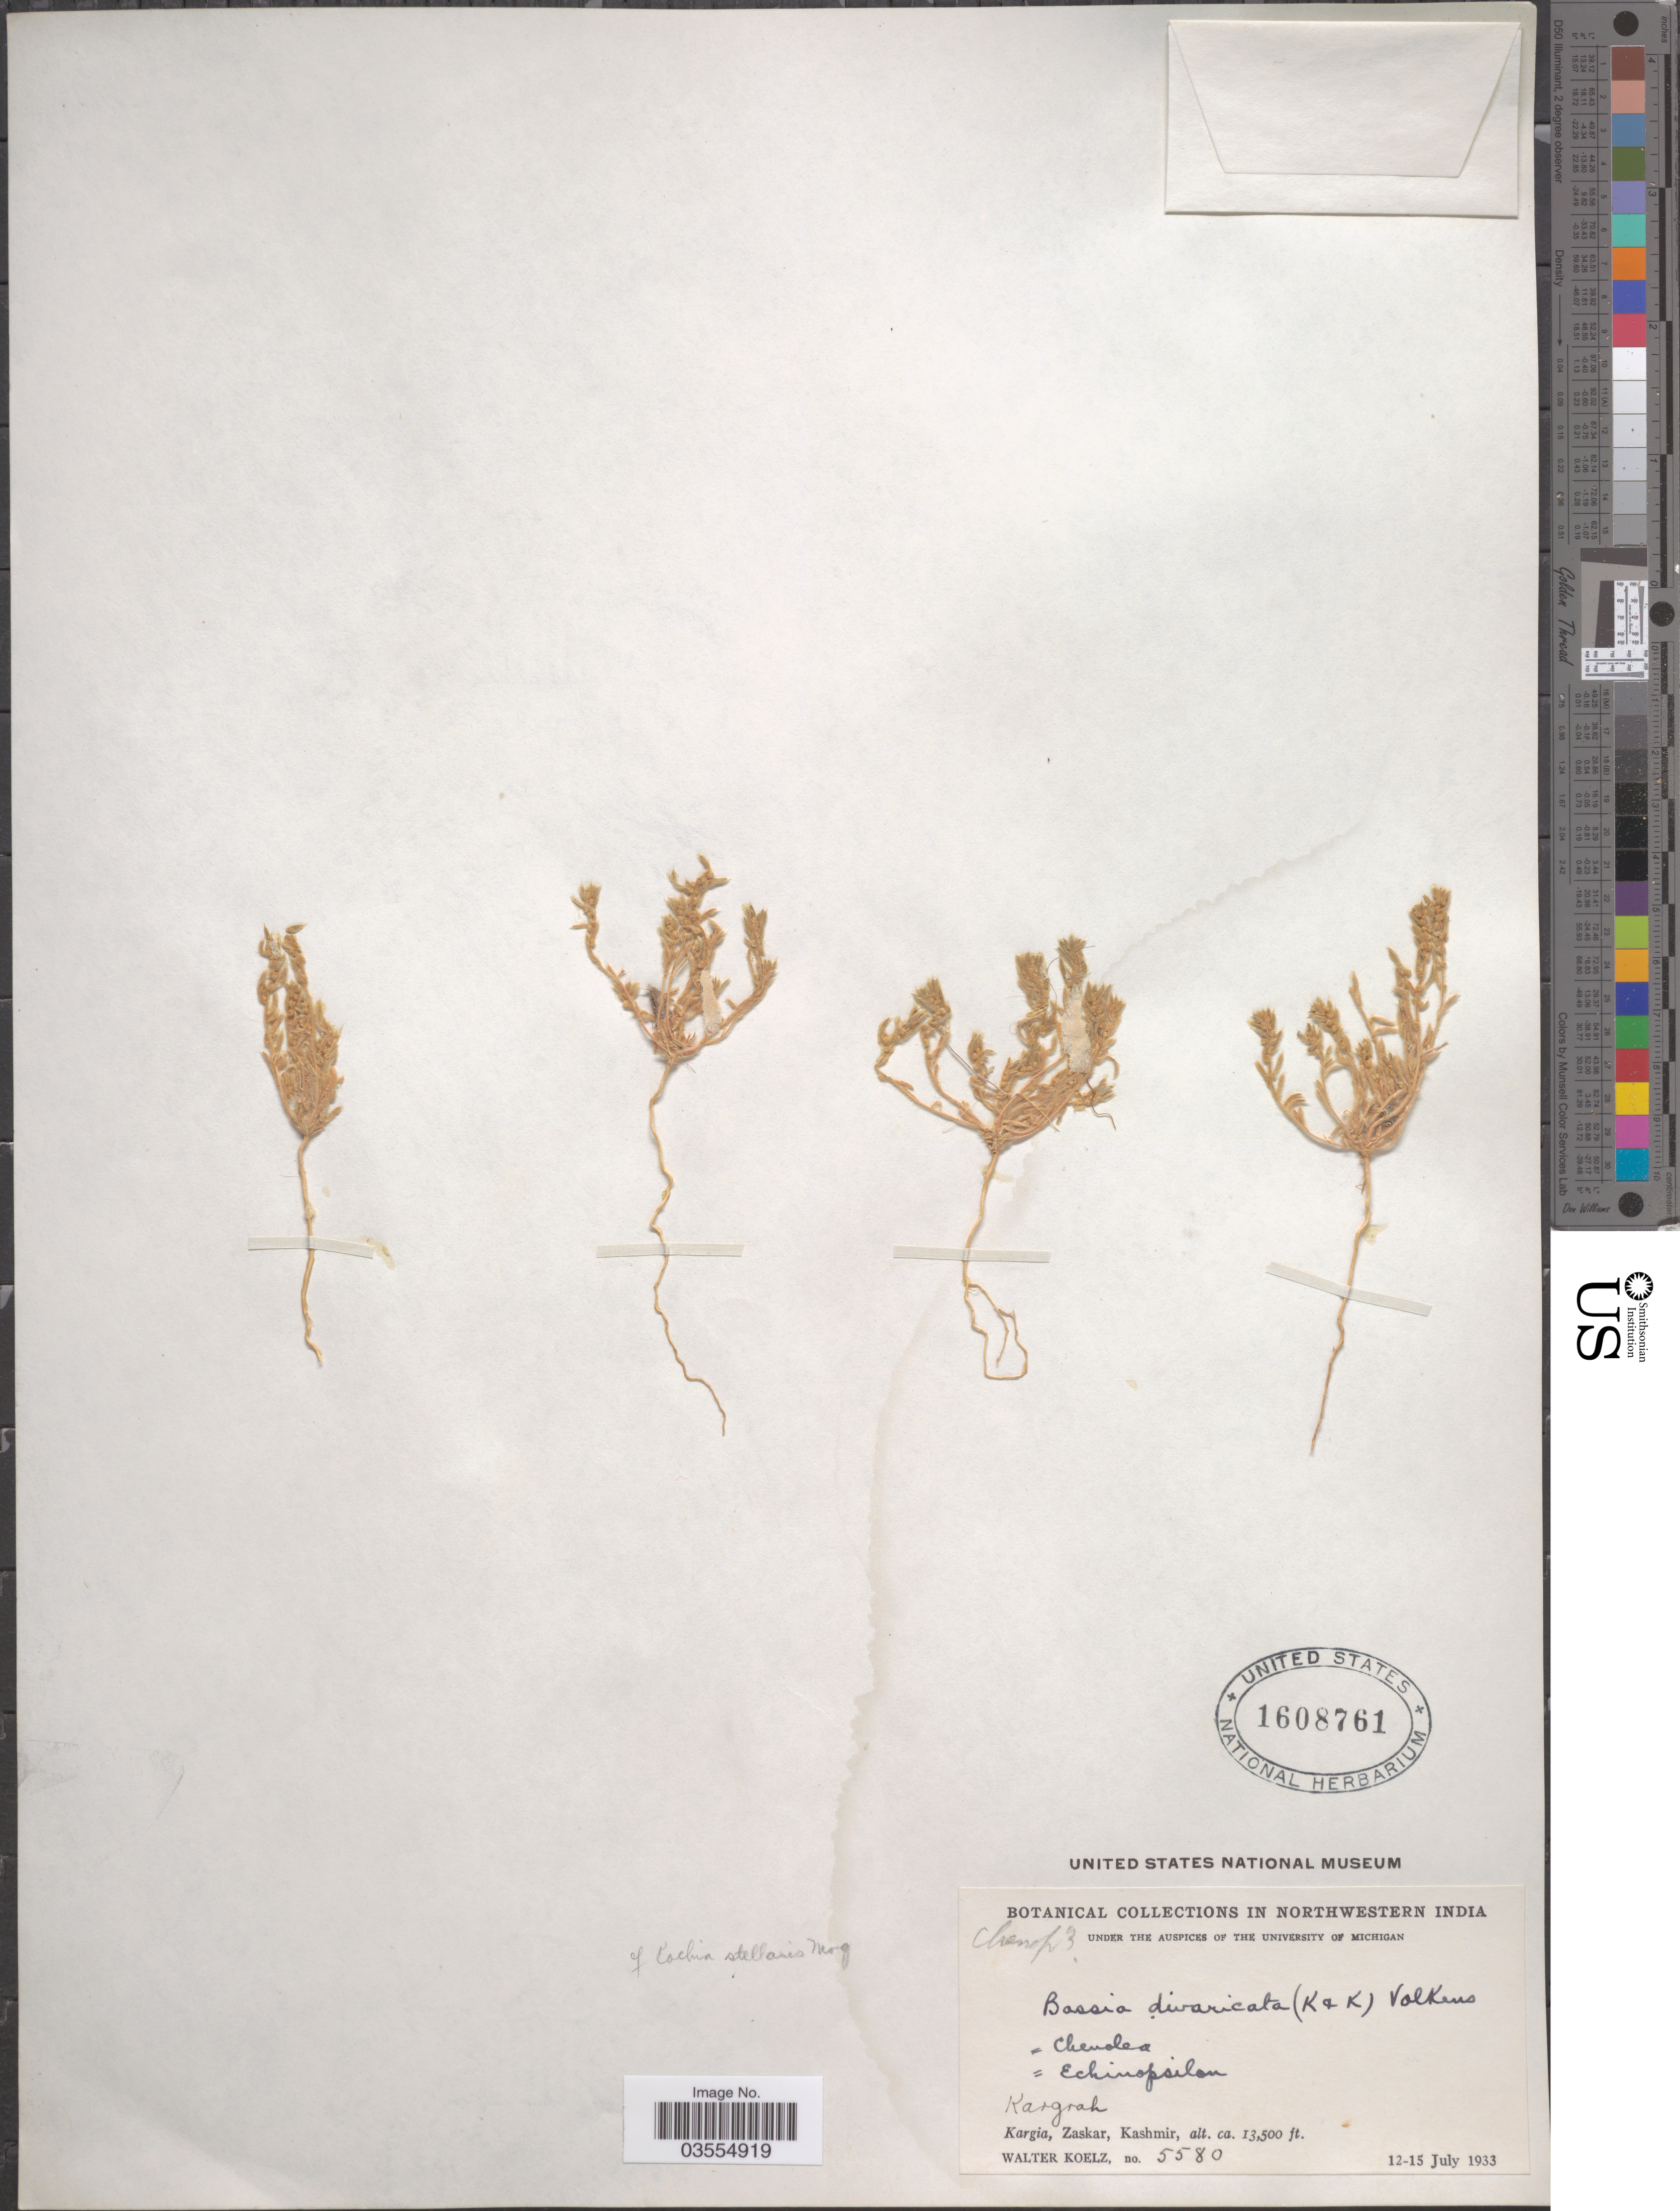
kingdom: Plantae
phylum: Tracheophyta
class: Magnoliopsida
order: Caryophyllales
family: Amaranthaceae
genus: Grubovia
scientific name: Grubovia dasyphylla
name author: (Fisch. & C.A. Mey.) Freitag & G. Kadereit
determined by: Strong, Mark T., (BOT), Smithsonian Institution - National Museum of Natural History (UNITED STATES)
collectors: W. N. Koelz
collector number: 5580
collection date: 1933-07-12/1933-07-15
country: India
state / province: Jammu and Kashmir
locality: Northwestern India. Kargrah. Kargia, Zaskar, Kashmir.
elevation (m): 4115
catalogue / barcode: US 1608761